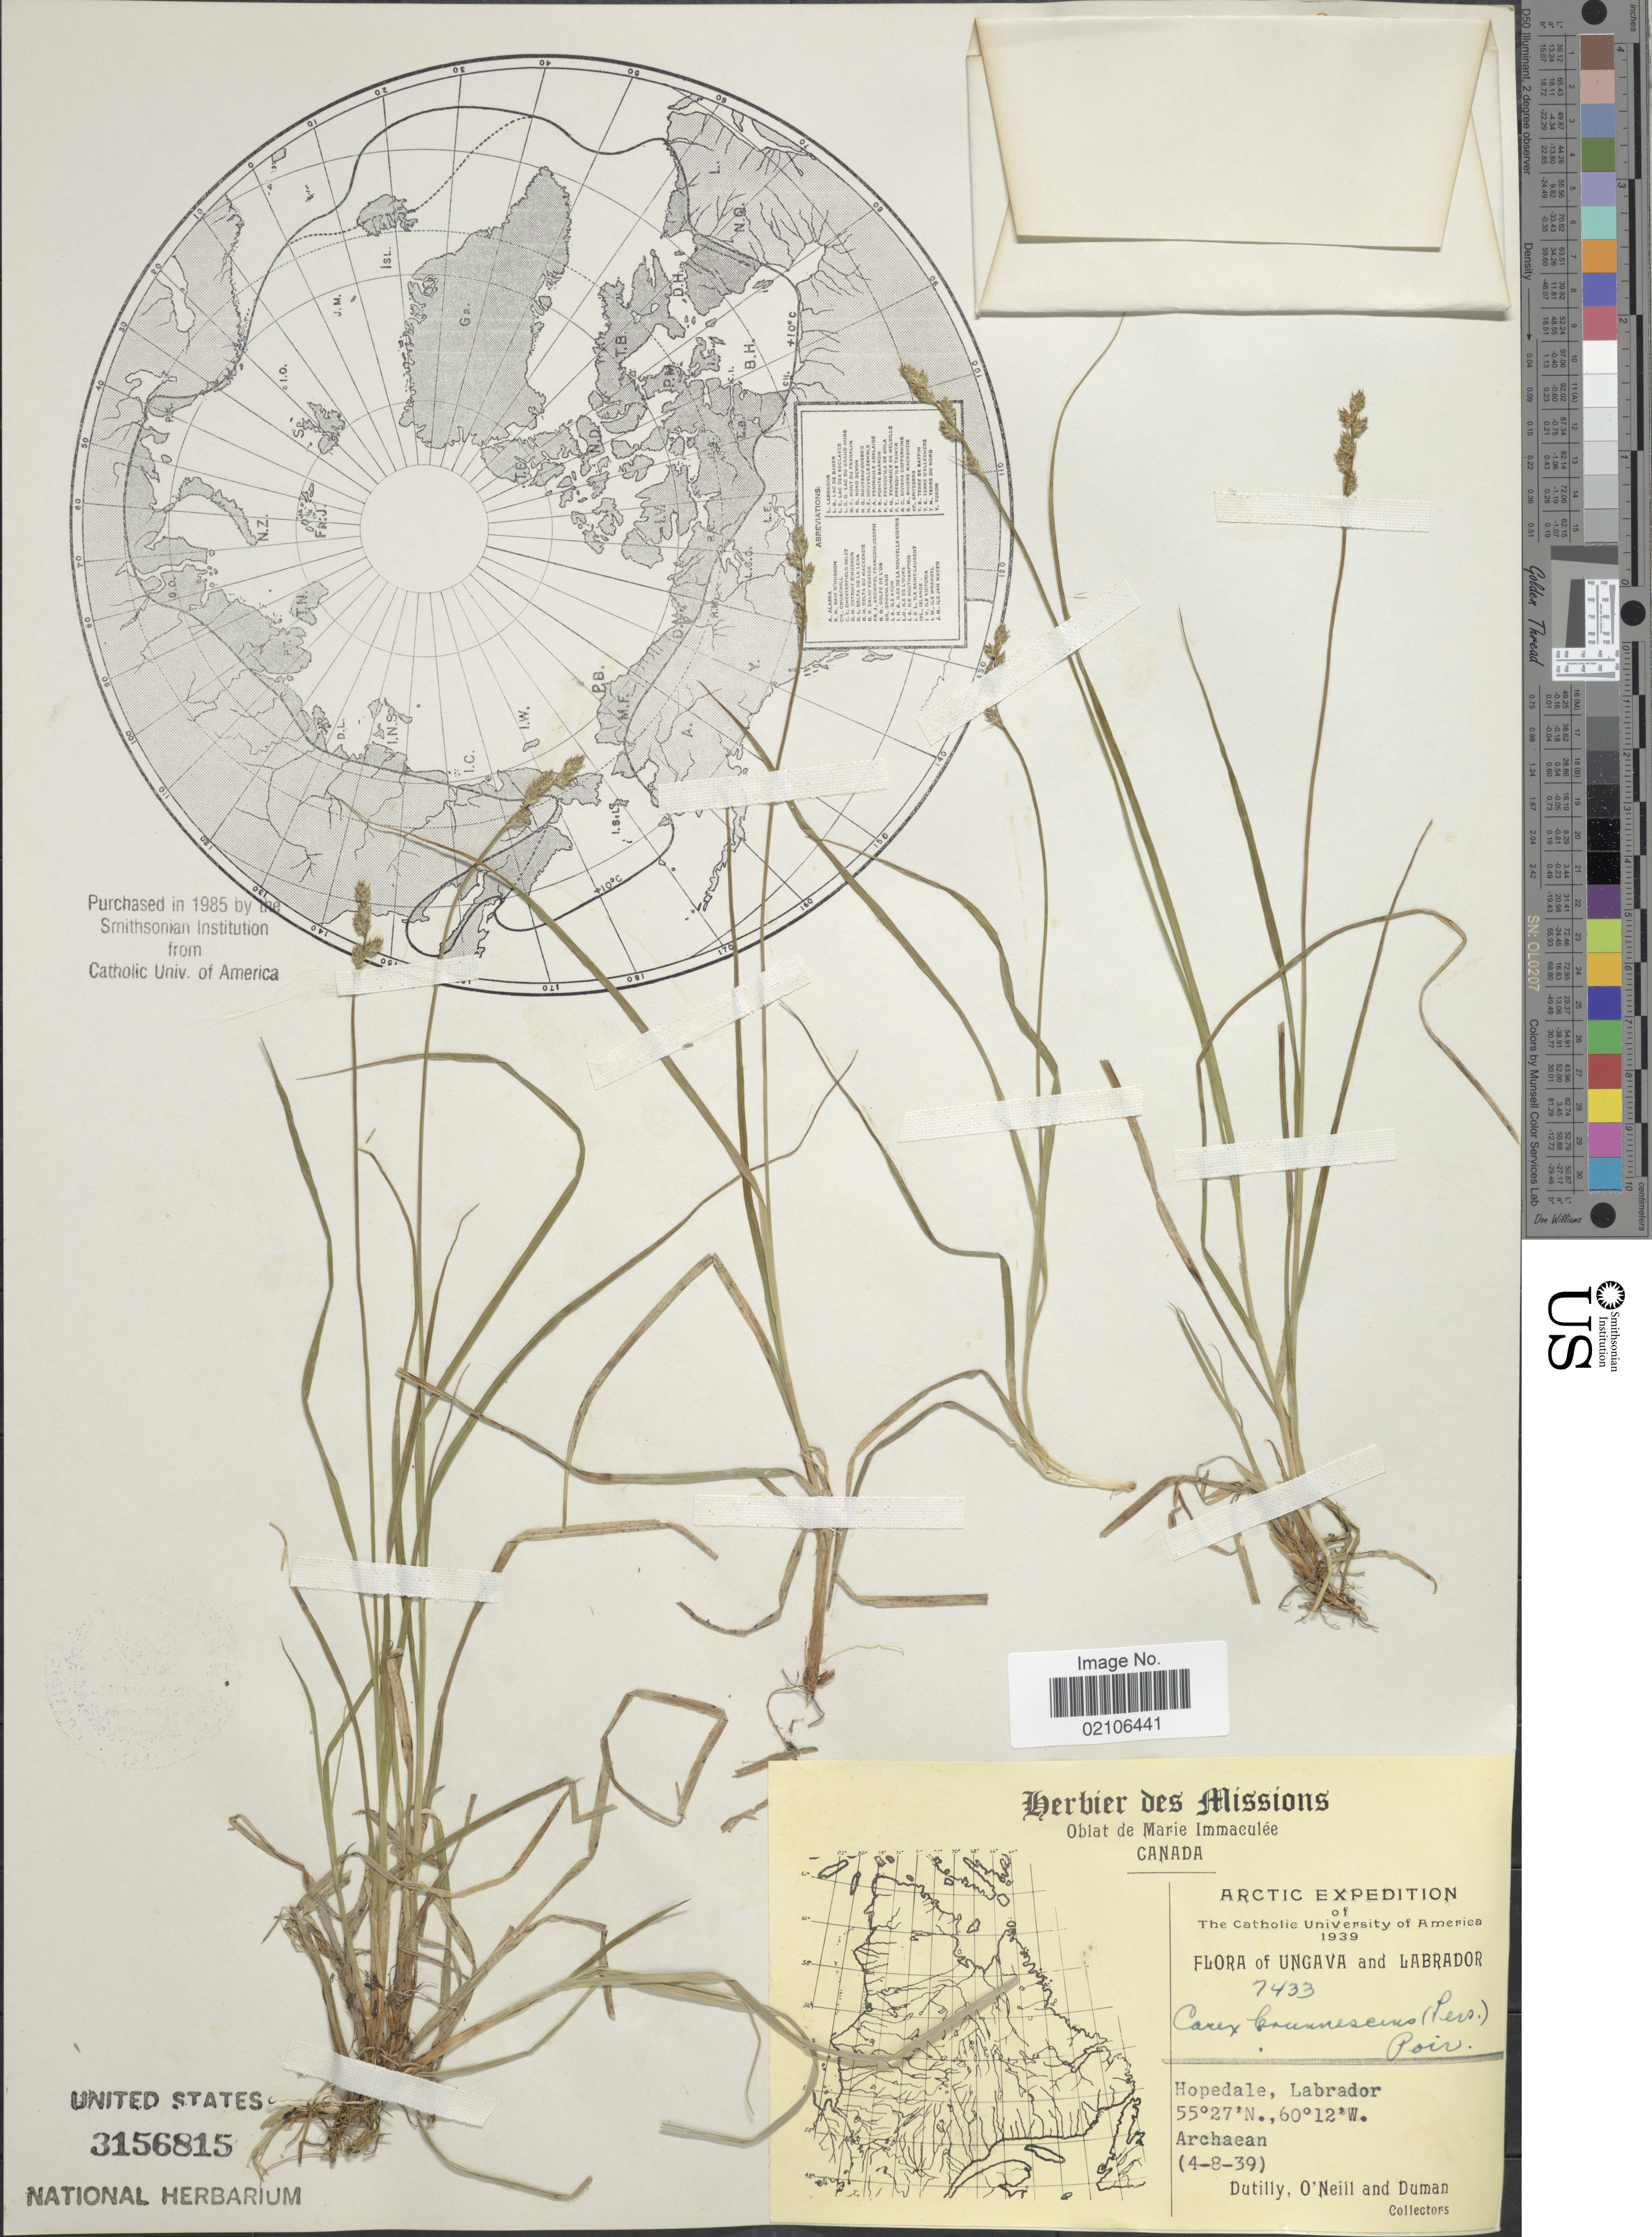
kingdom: Plantae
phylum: Tracheophyta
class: Liliopsida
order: Poales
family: Cyperaceae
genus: Carex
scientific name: Carex brunnescens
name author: (Pers.) Poir.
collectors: -. Dutilly, O'Neil & -. Duman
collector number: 7433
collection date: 1939-08-04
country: Canada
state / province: Newfoundland and Labrador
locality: Arctic, Ungava and Labrador, Hopedale, Labrador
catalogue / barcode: US 3156815